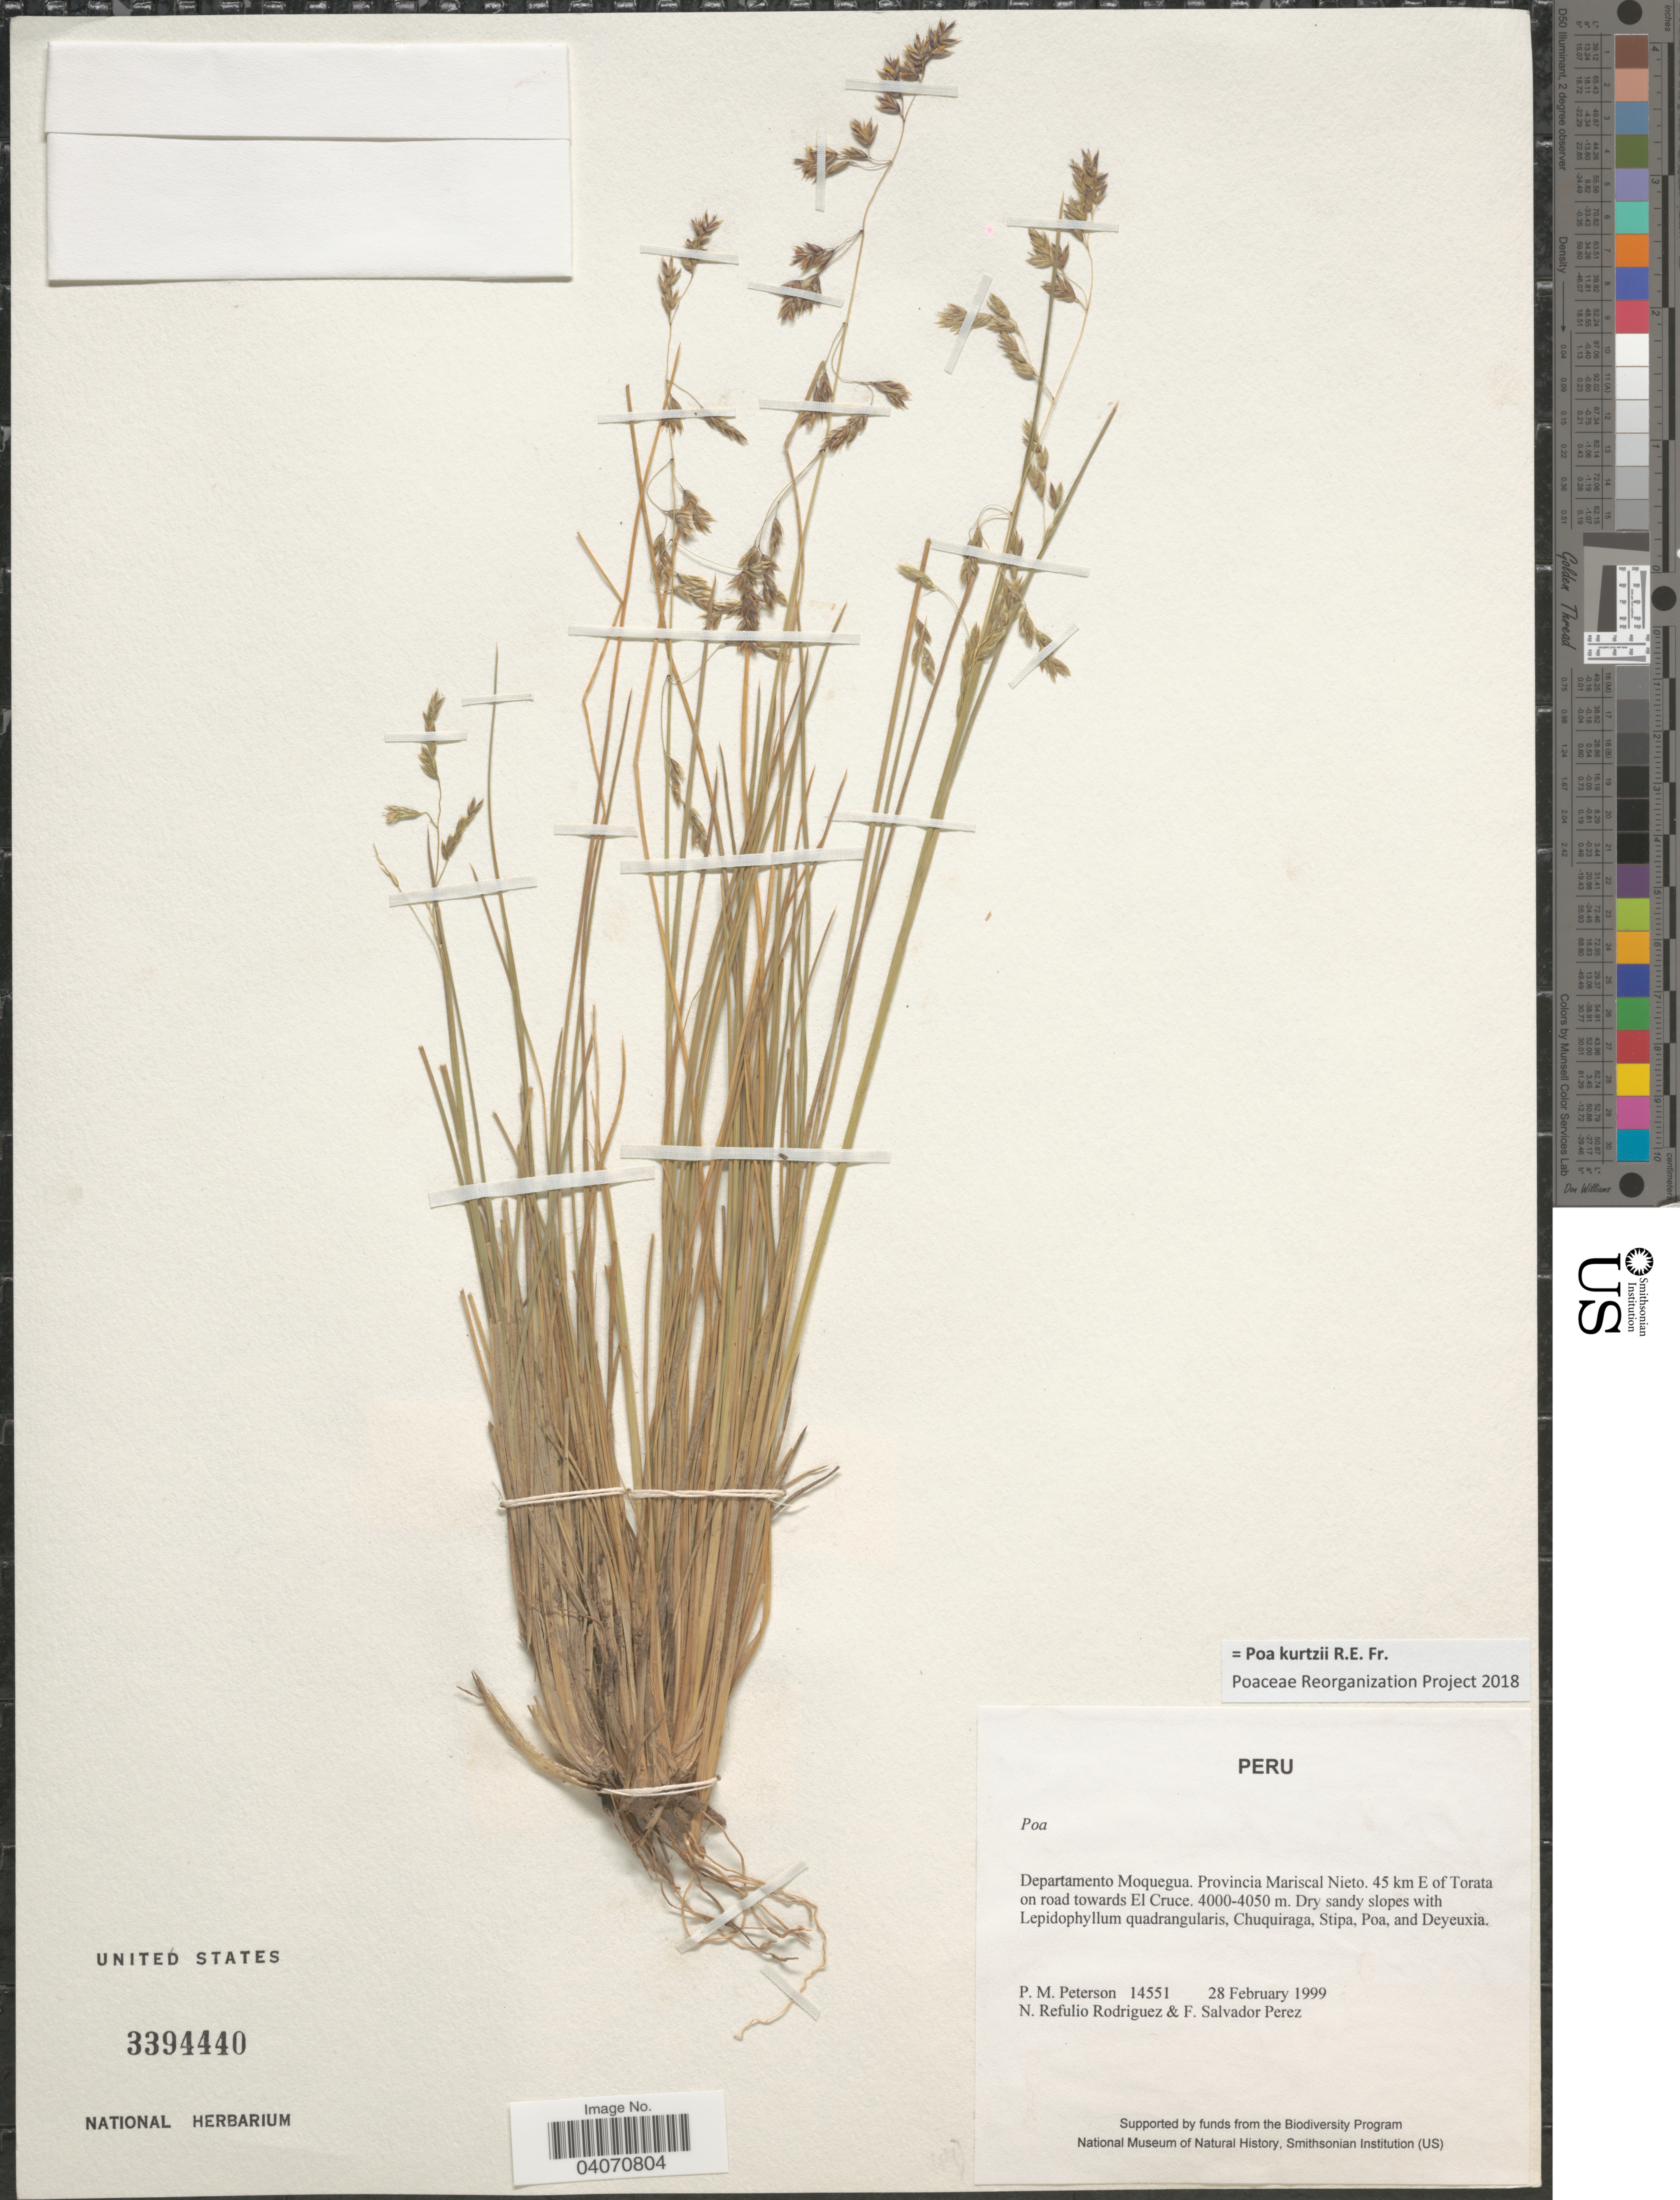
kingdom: Plantae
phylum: Tracheophyta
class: Liliopsida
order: Poales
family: Poaceae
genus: Poa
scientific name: Poa kurtzii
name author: R.E. Fr.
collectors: P. M. Peterson, N. Refulio-Rodríguez & F. Salvador Perez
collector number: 14551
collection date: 1999-02-28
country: Peru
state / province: Moquegua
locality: Departamento Moquegua. Provincia Mariscal Nieto. 45 km E of Torata on road towards El Cruce.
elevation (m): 4000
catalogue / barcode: US 3394440